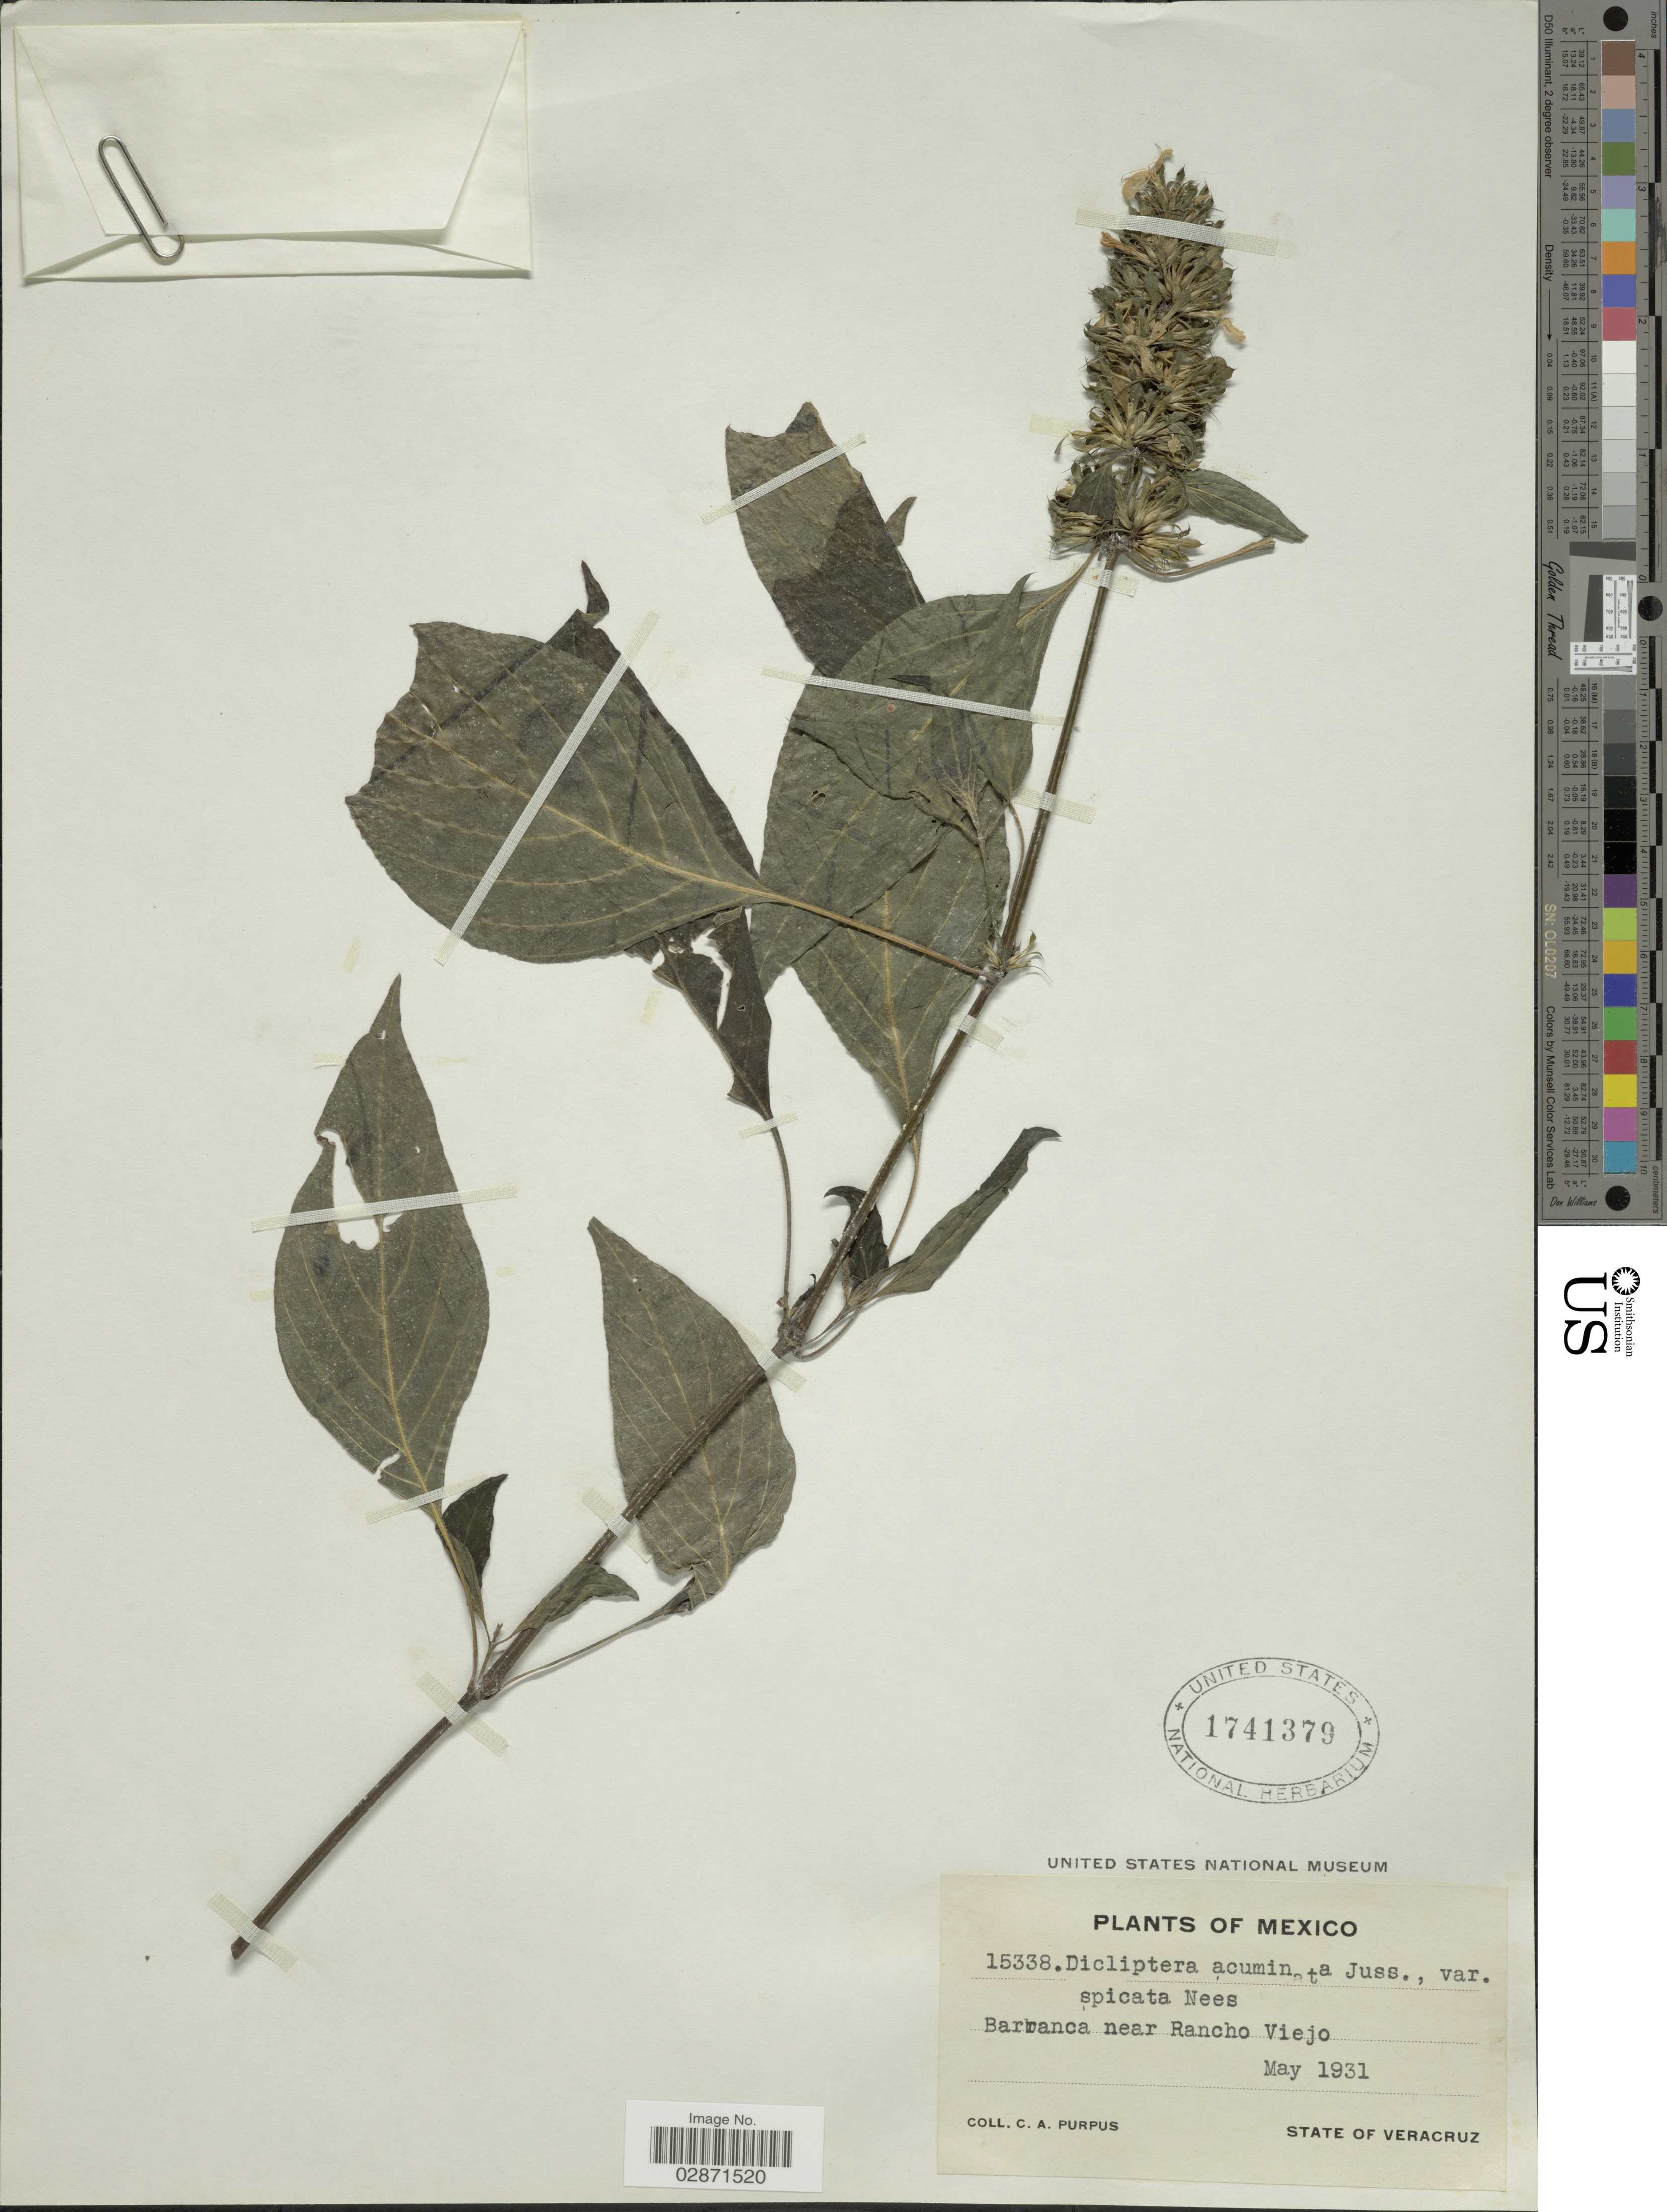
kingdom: Plantae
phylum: Tracheophyta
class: Magnoliopsida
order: Lamiales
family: Acanthaceae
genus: Dicliptera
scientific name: Dicliptera multiflora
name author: (Ruiz & Pav.) Juss.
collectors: C. A. Purpus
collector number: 15338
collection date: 1931-05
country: Mexico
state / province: Veracruz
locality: Barranca near Rancho Viejo. Verzcruz.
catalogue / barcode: US 1741379